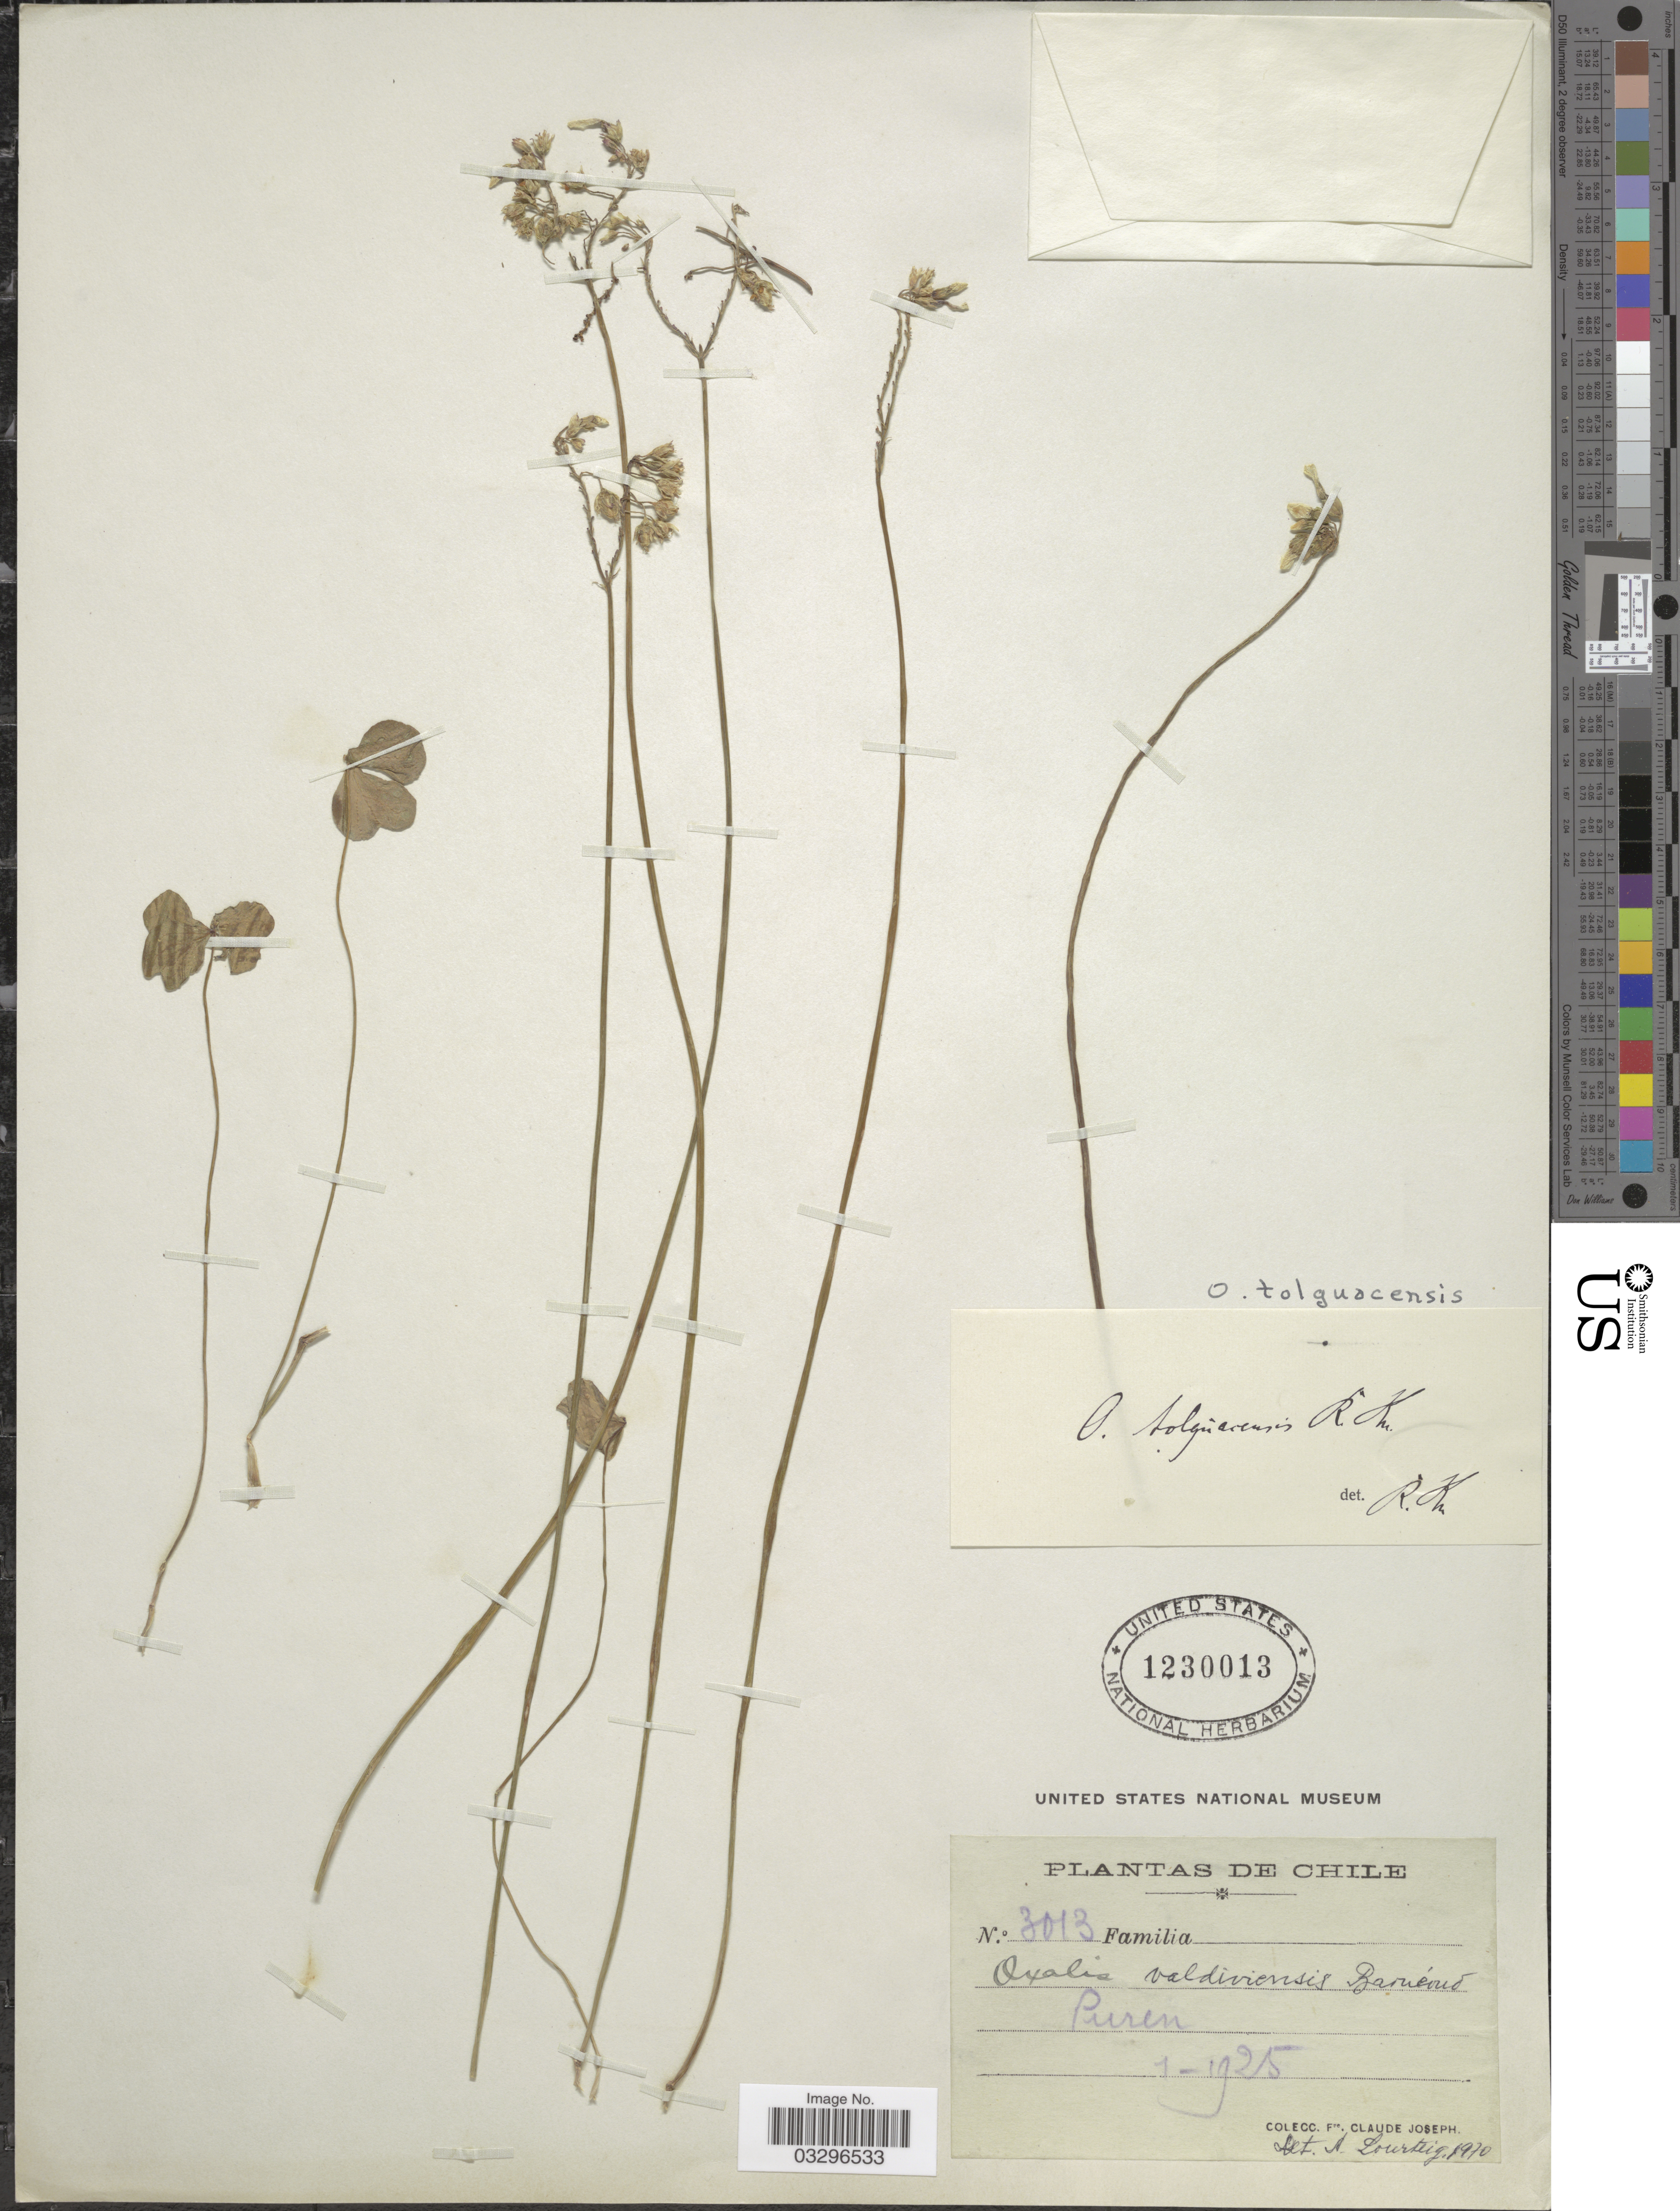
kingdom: Plantae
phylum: Tracheophyta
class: Magnoliopsida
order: Oxalidales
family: Oxalidaceae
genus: Oxalis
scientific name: Oxalis valdiviensis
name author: Barnéoud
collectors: Bro. Claude-Joseph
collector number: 3013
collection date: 1925-01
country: Chile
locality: Puren.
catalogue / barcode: US 1230013